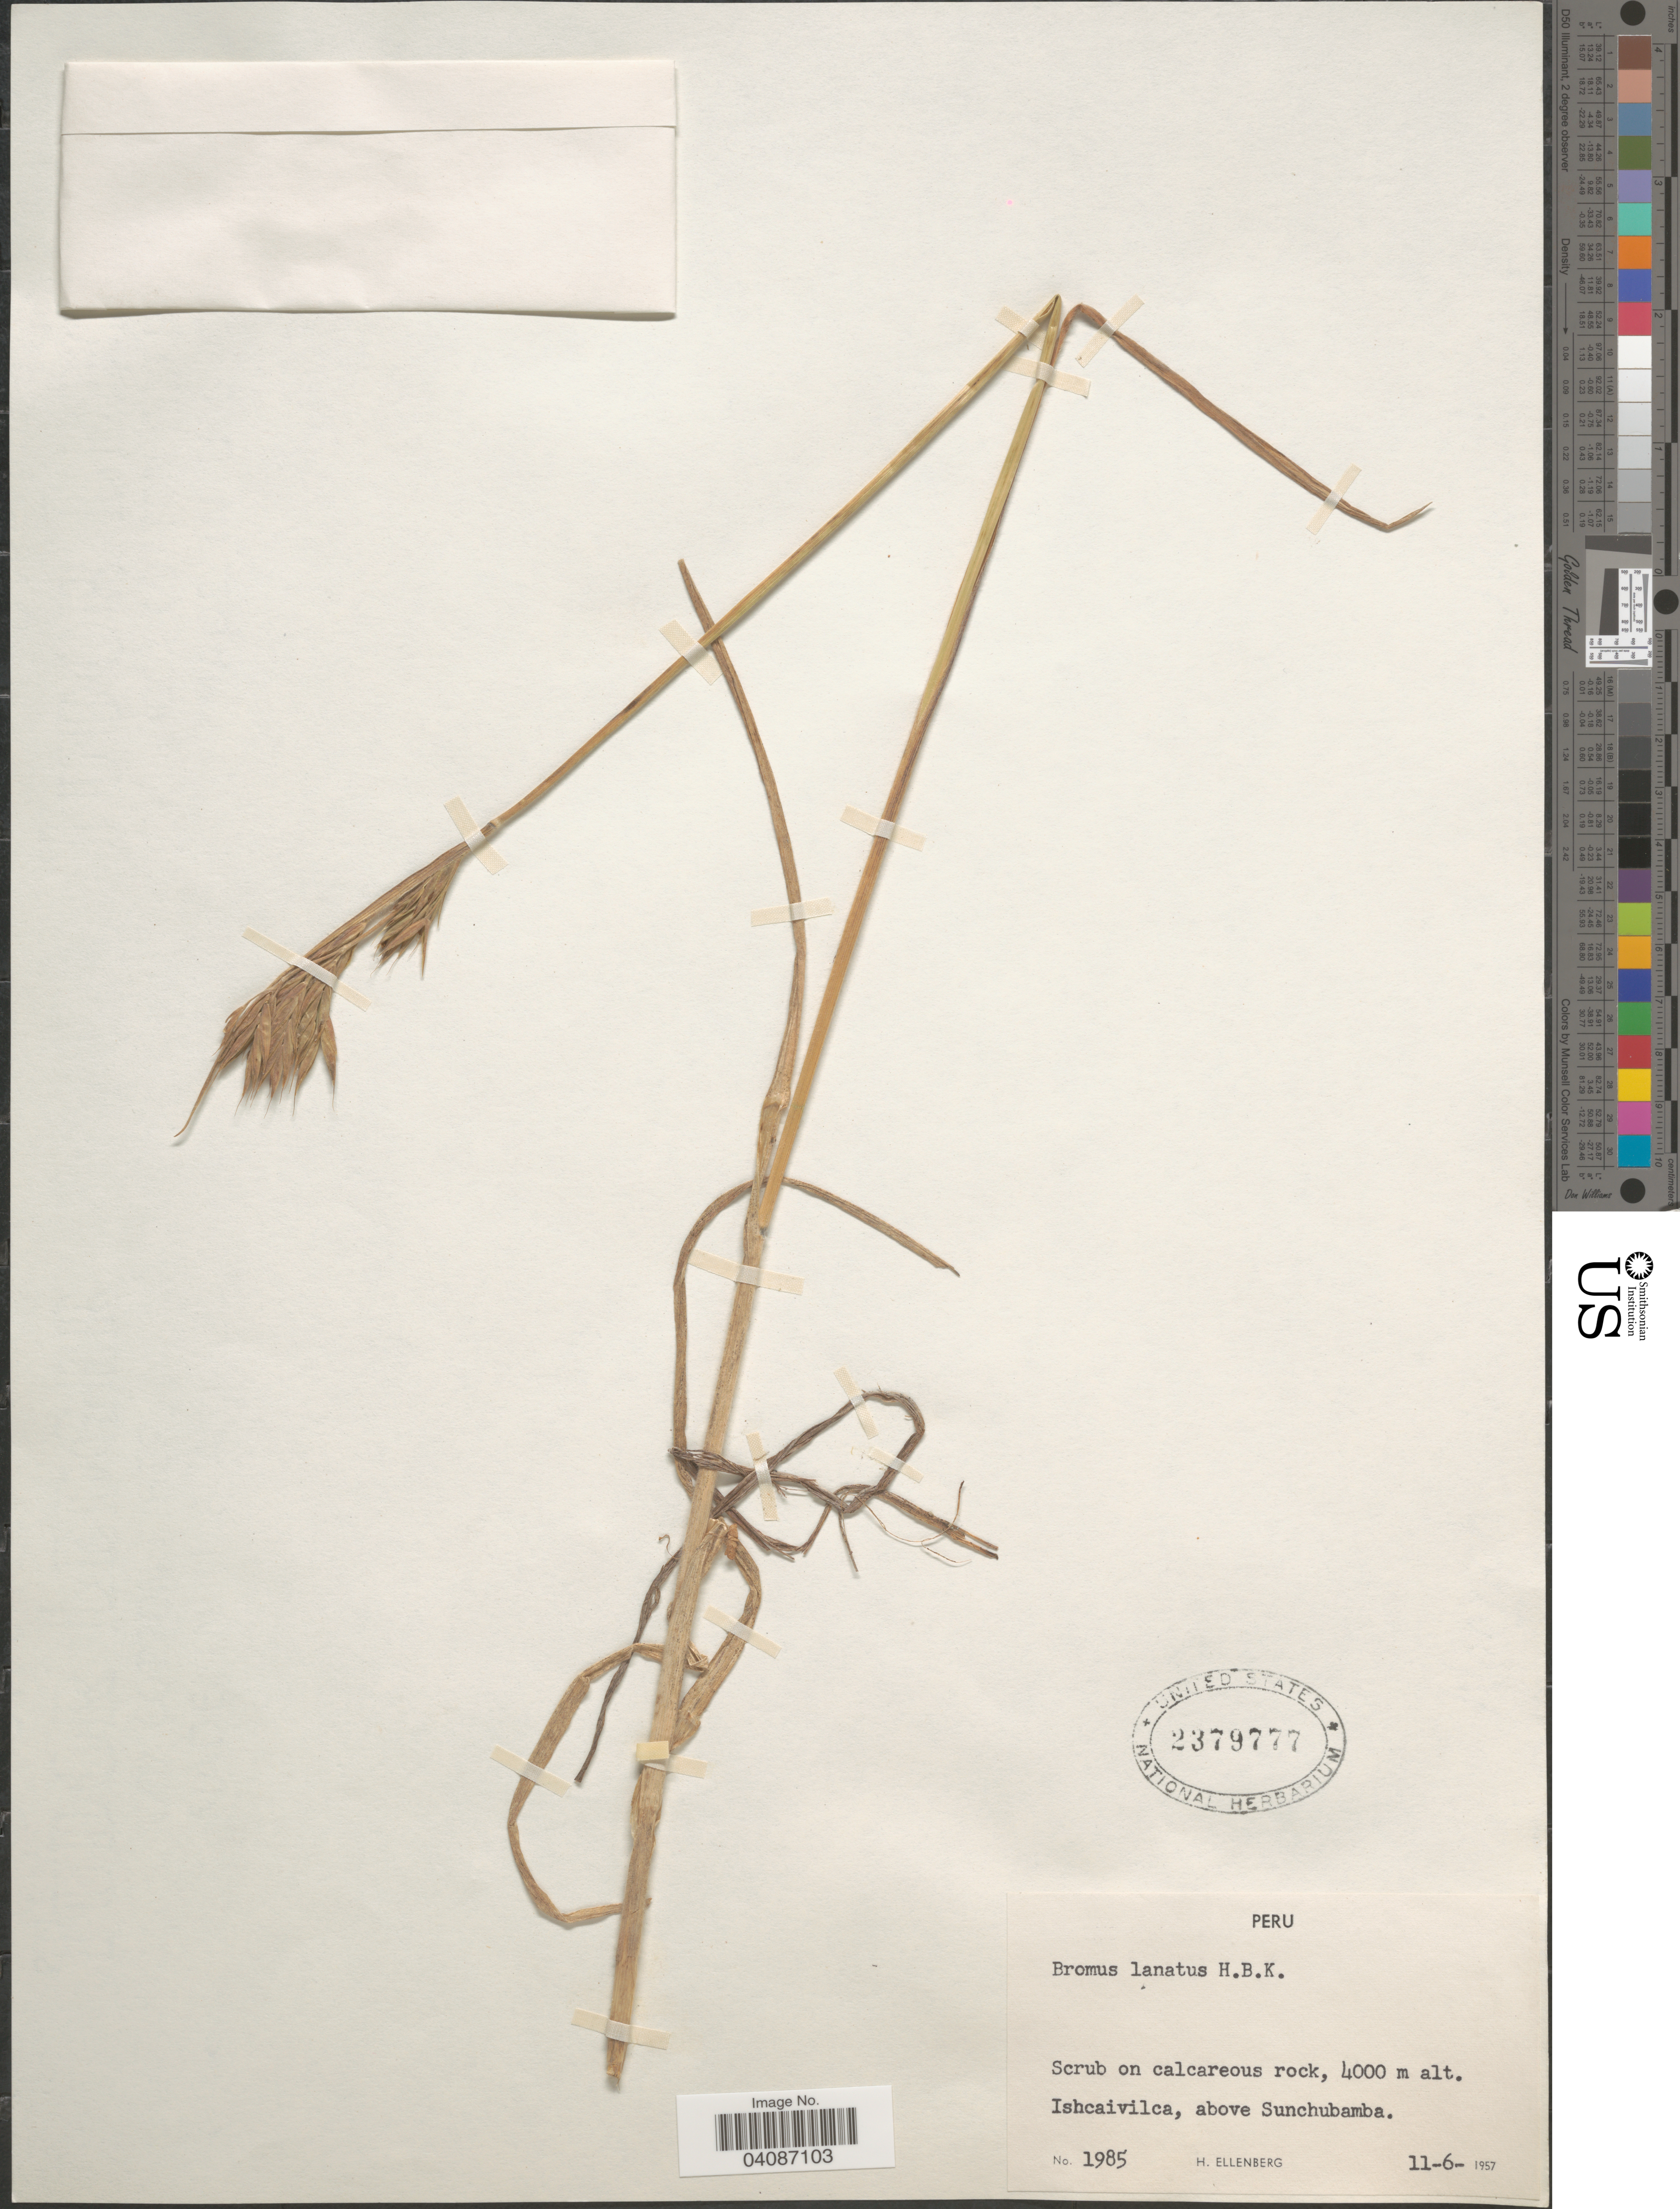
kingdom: Plantae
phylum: Tracheophyta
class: Liliopsida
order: Poales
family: Poaceae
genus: Bromus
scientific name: Bromus lanatus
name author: Kunth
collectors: H. Ellenberg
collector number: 1985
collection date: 1957-06-11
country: Peru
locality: Ishcaivilca, above Sunchubamba.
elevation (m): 4000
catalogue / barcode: US 2379777